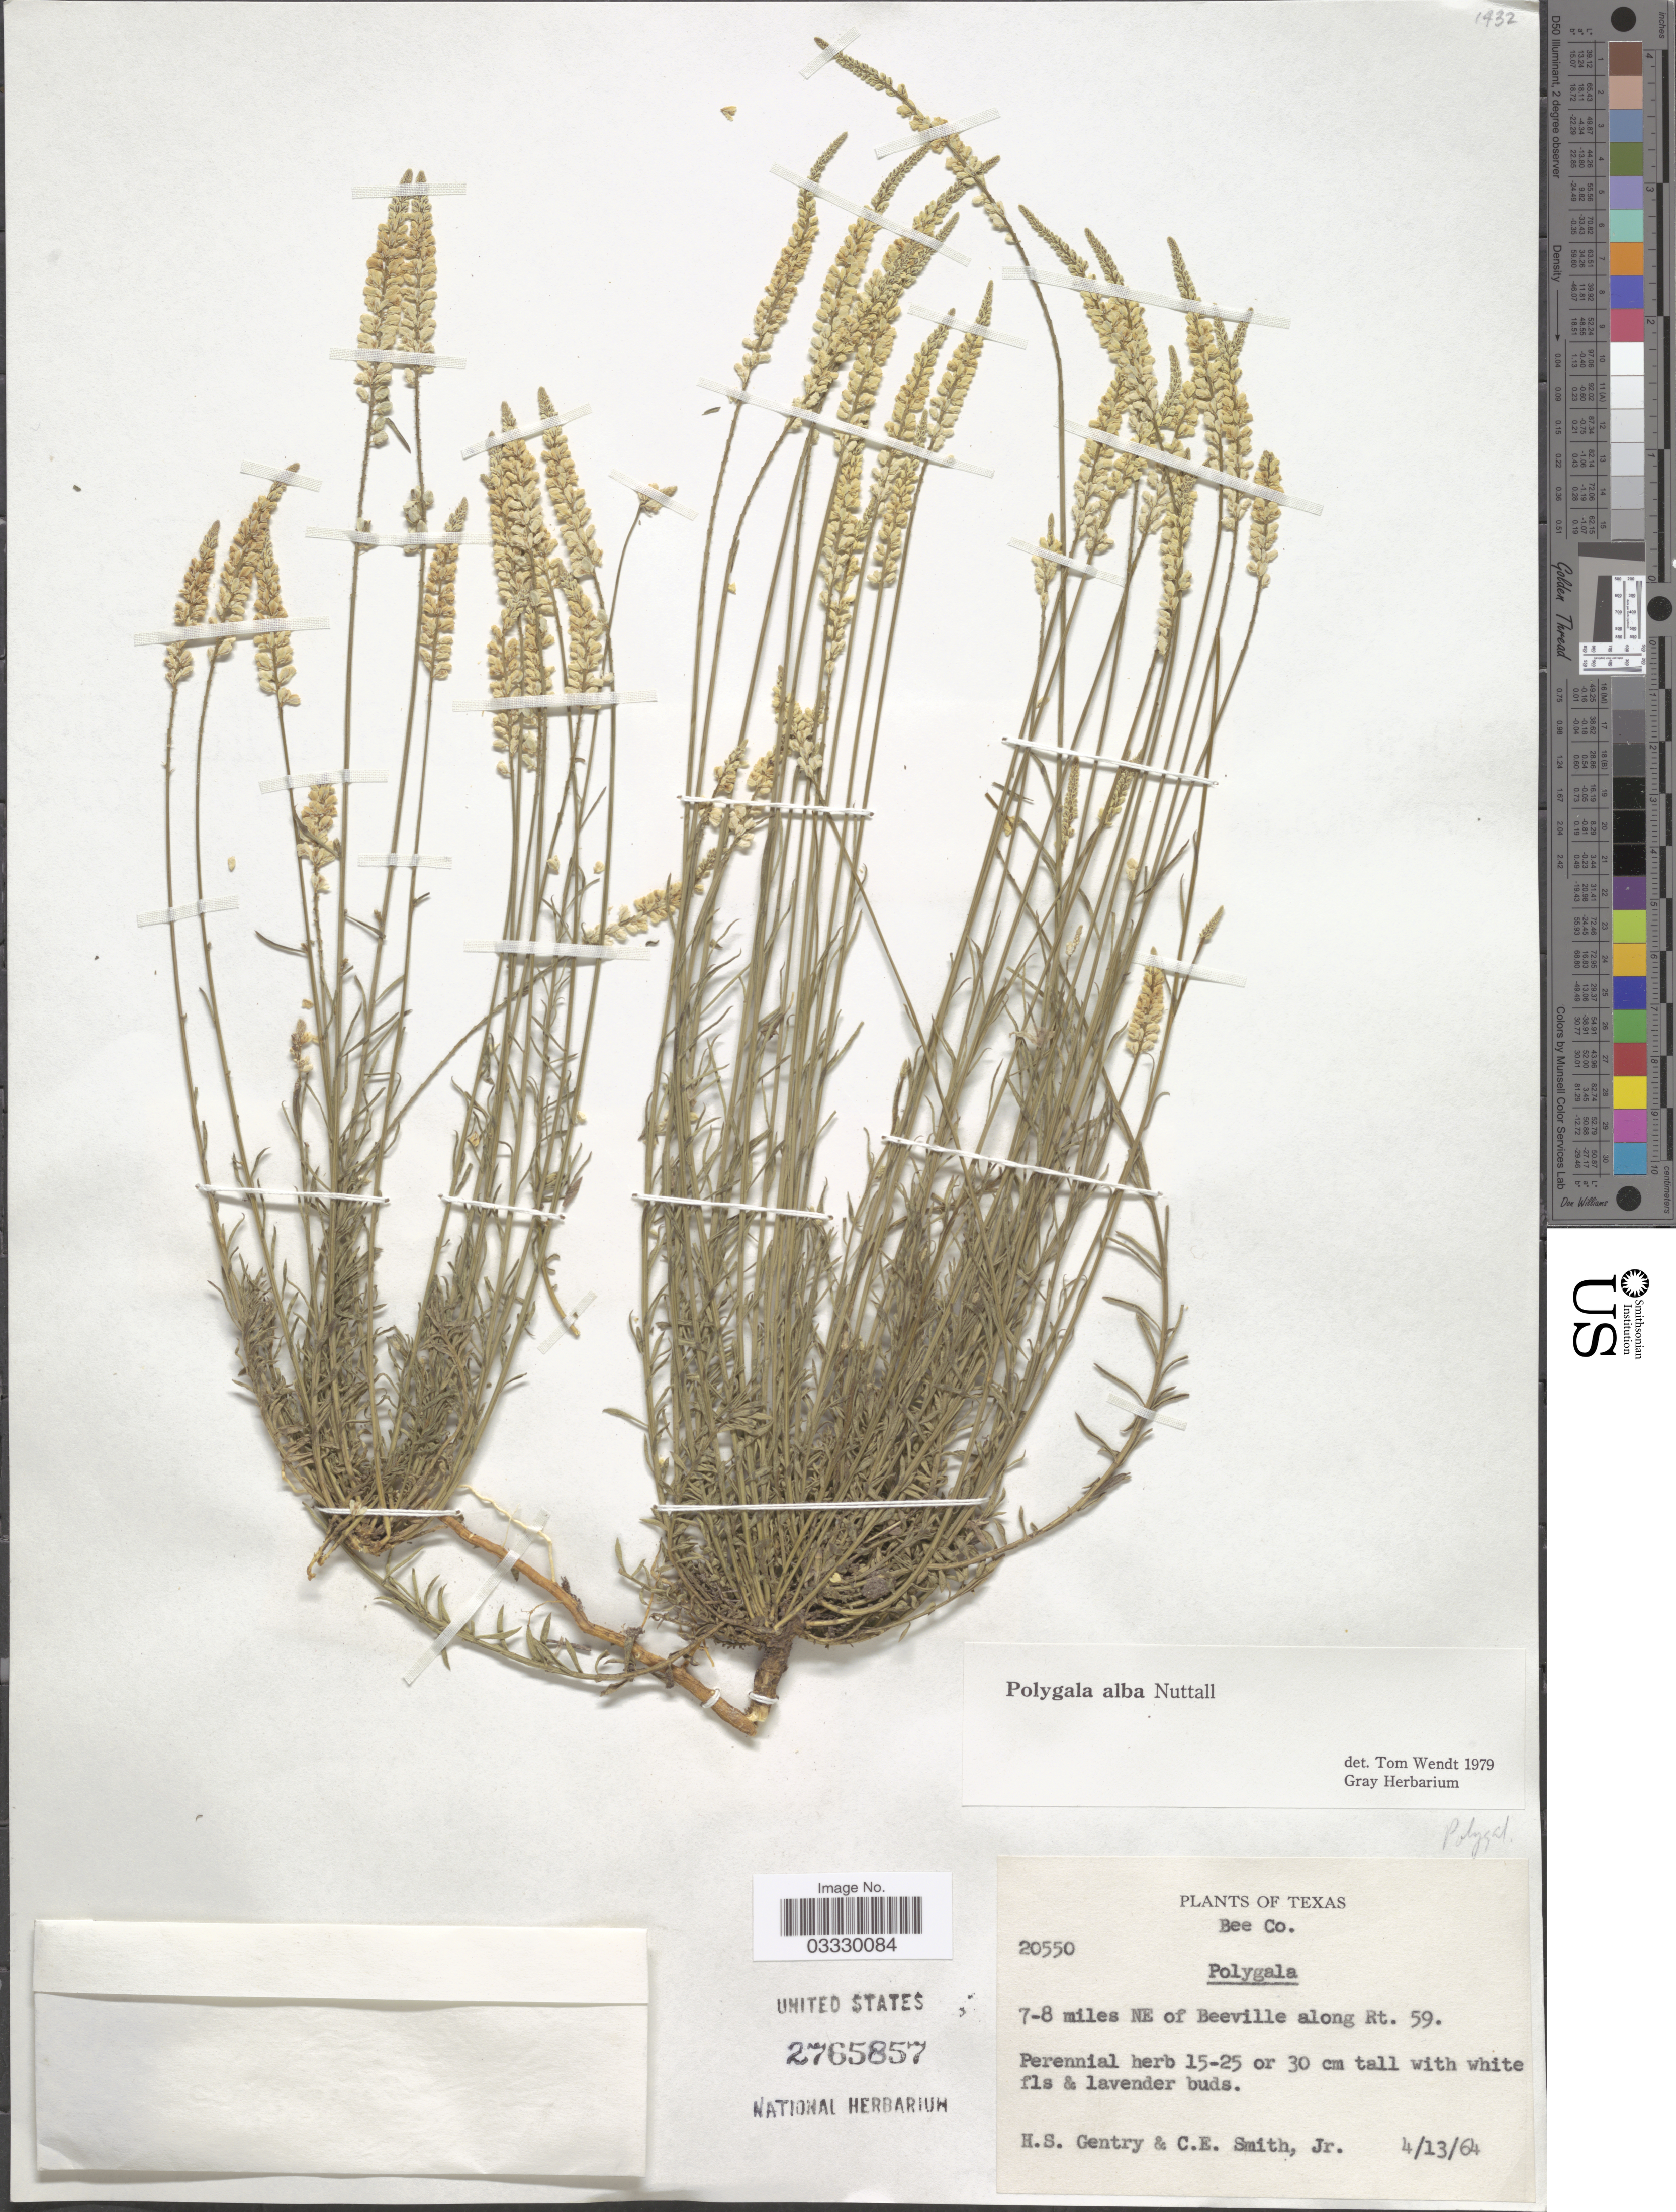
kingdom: Plantae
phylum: Tracheophyta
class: Magnoliopsida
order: Fabales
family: Polygalaceae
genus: Polygala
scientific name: Polygala alba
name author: Nutt.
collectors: H. S. Gentry & C. E. Smith Jr.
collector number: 20550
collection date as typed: Transcribed d/m/y: 13/4/64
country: United States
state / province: Texas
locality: Bee Co. 7-8 miles NE of Beeville along Rt. 59.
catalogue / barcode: US 2765857